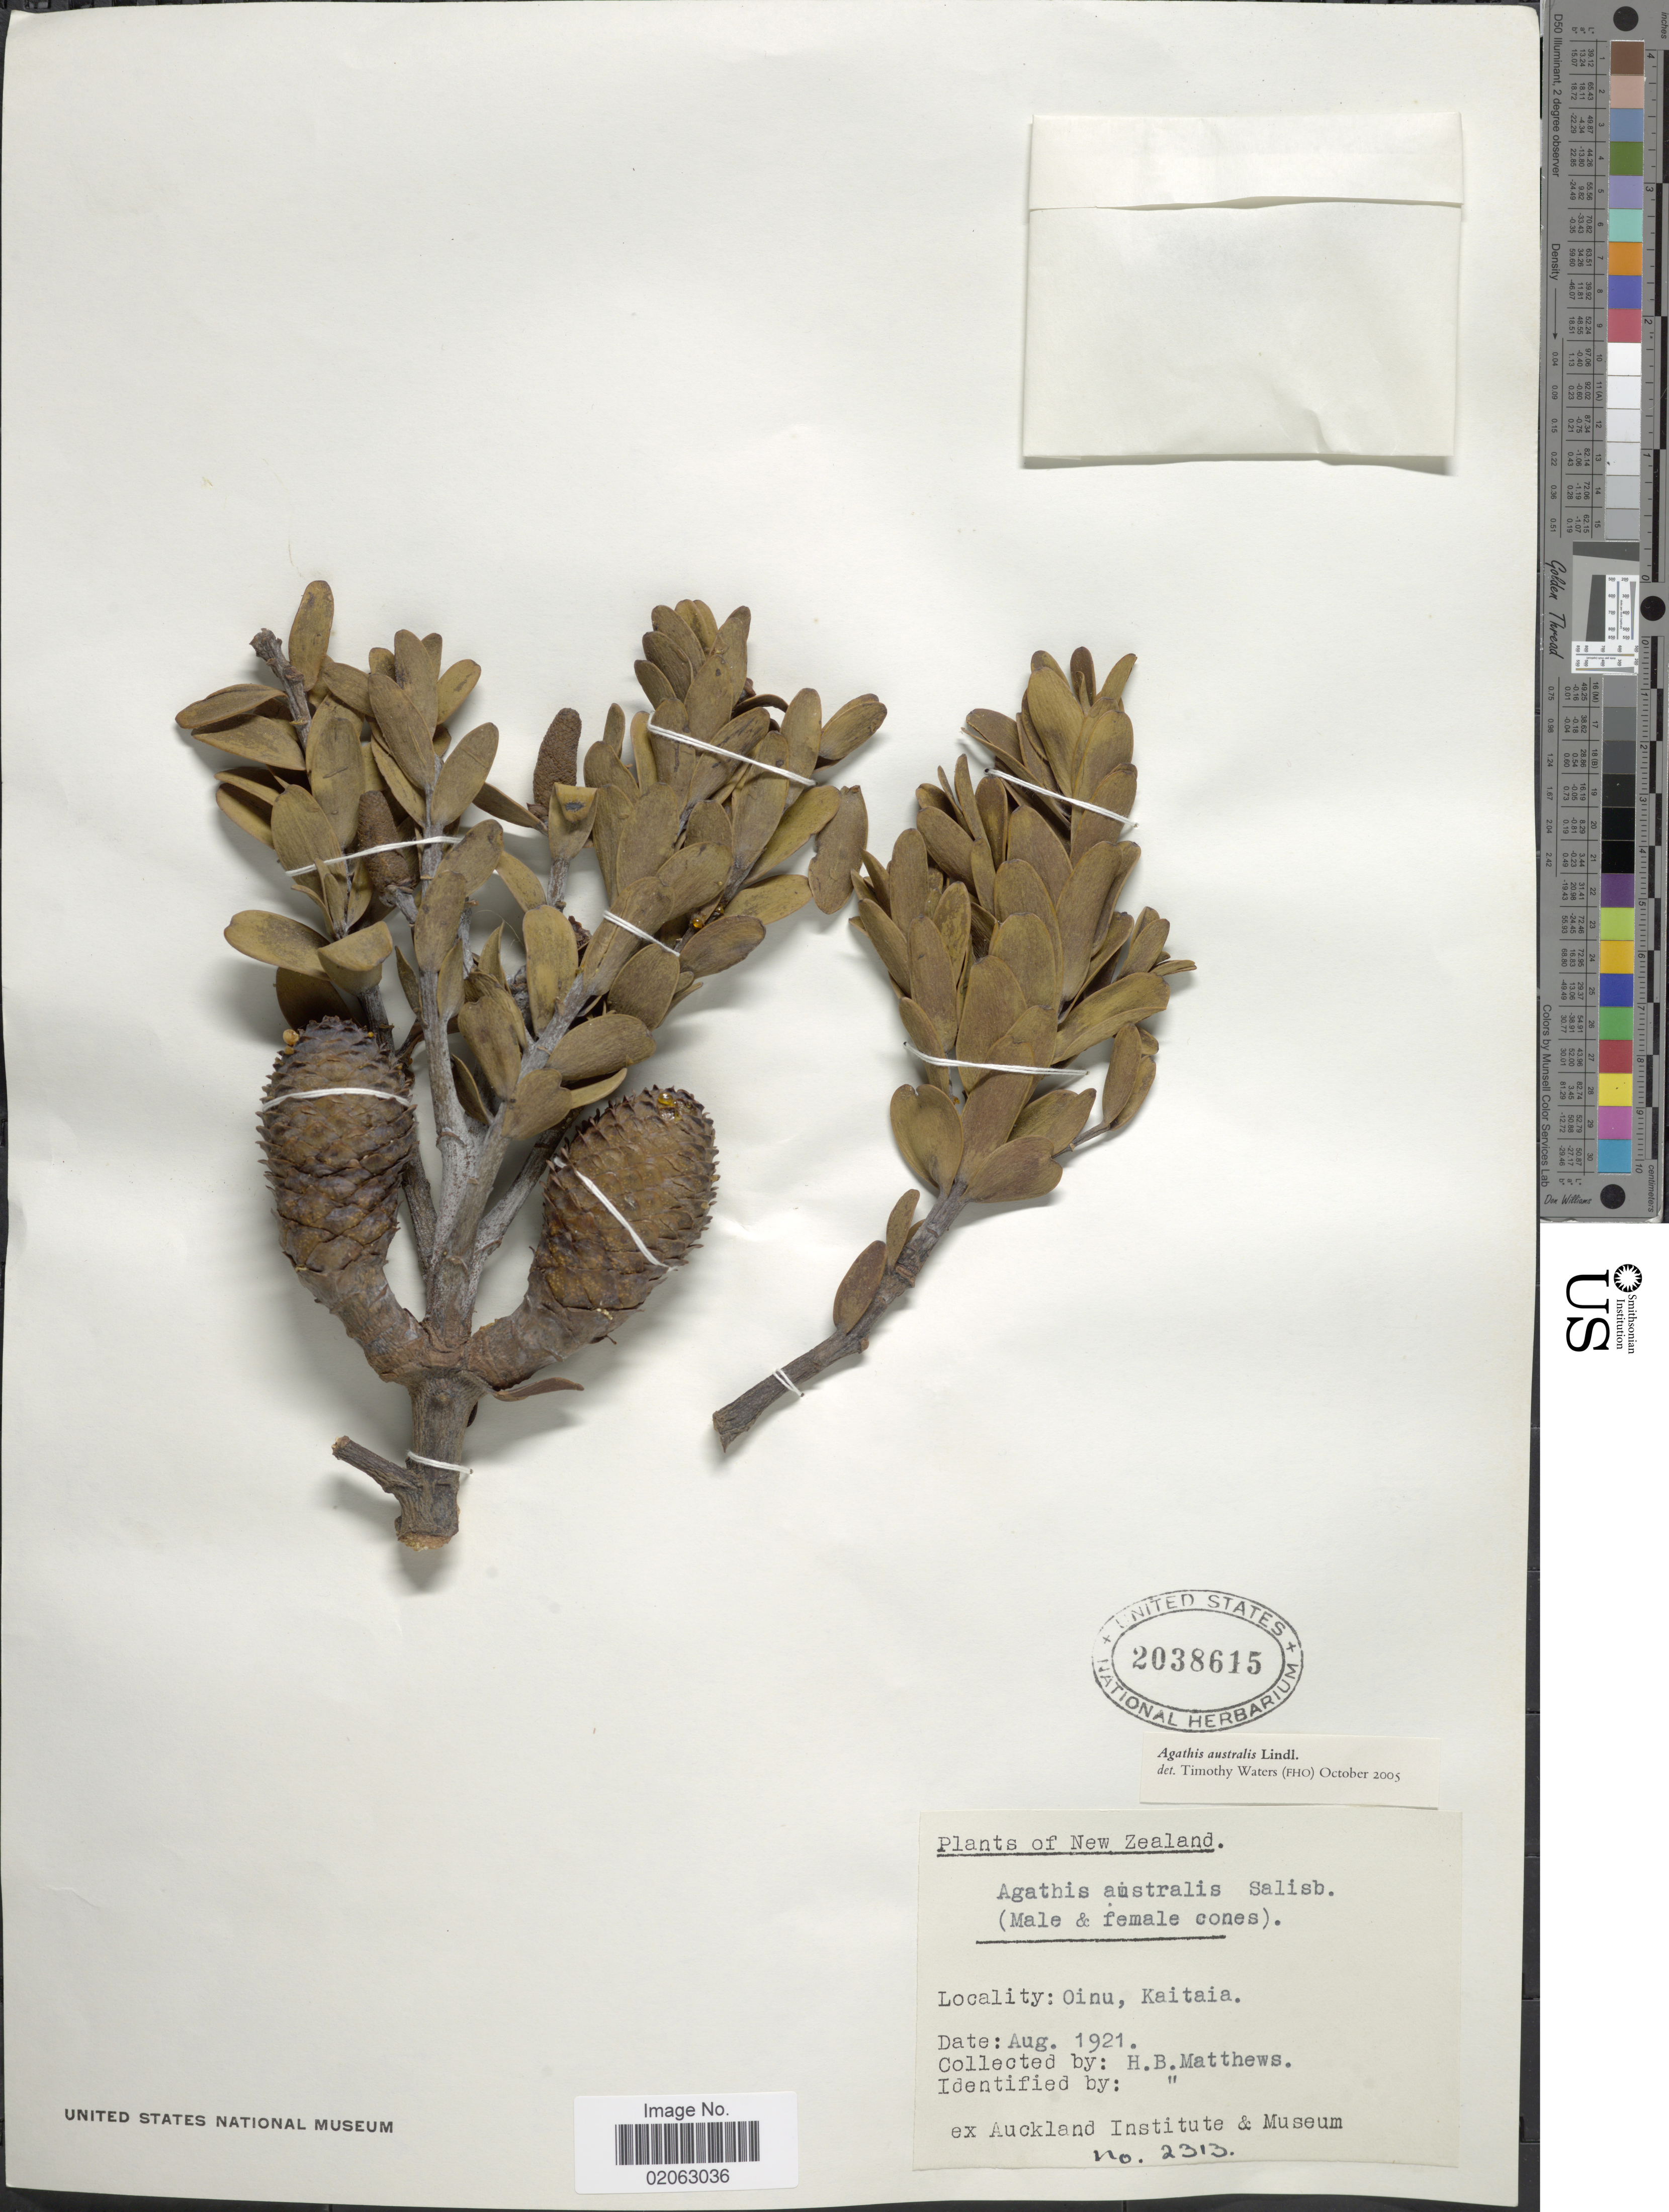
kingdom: Plantae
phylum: Tracheophyta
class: Pinopsida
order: Pinales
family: Araucariaceae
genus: Agathis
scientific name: Agathis australis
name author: (D. Don) Lindl.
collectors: H. B. Matthews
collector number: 2313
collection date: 1921-08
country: New Zealand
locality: Oinu, Kaitaia.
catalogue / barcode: US 2038615